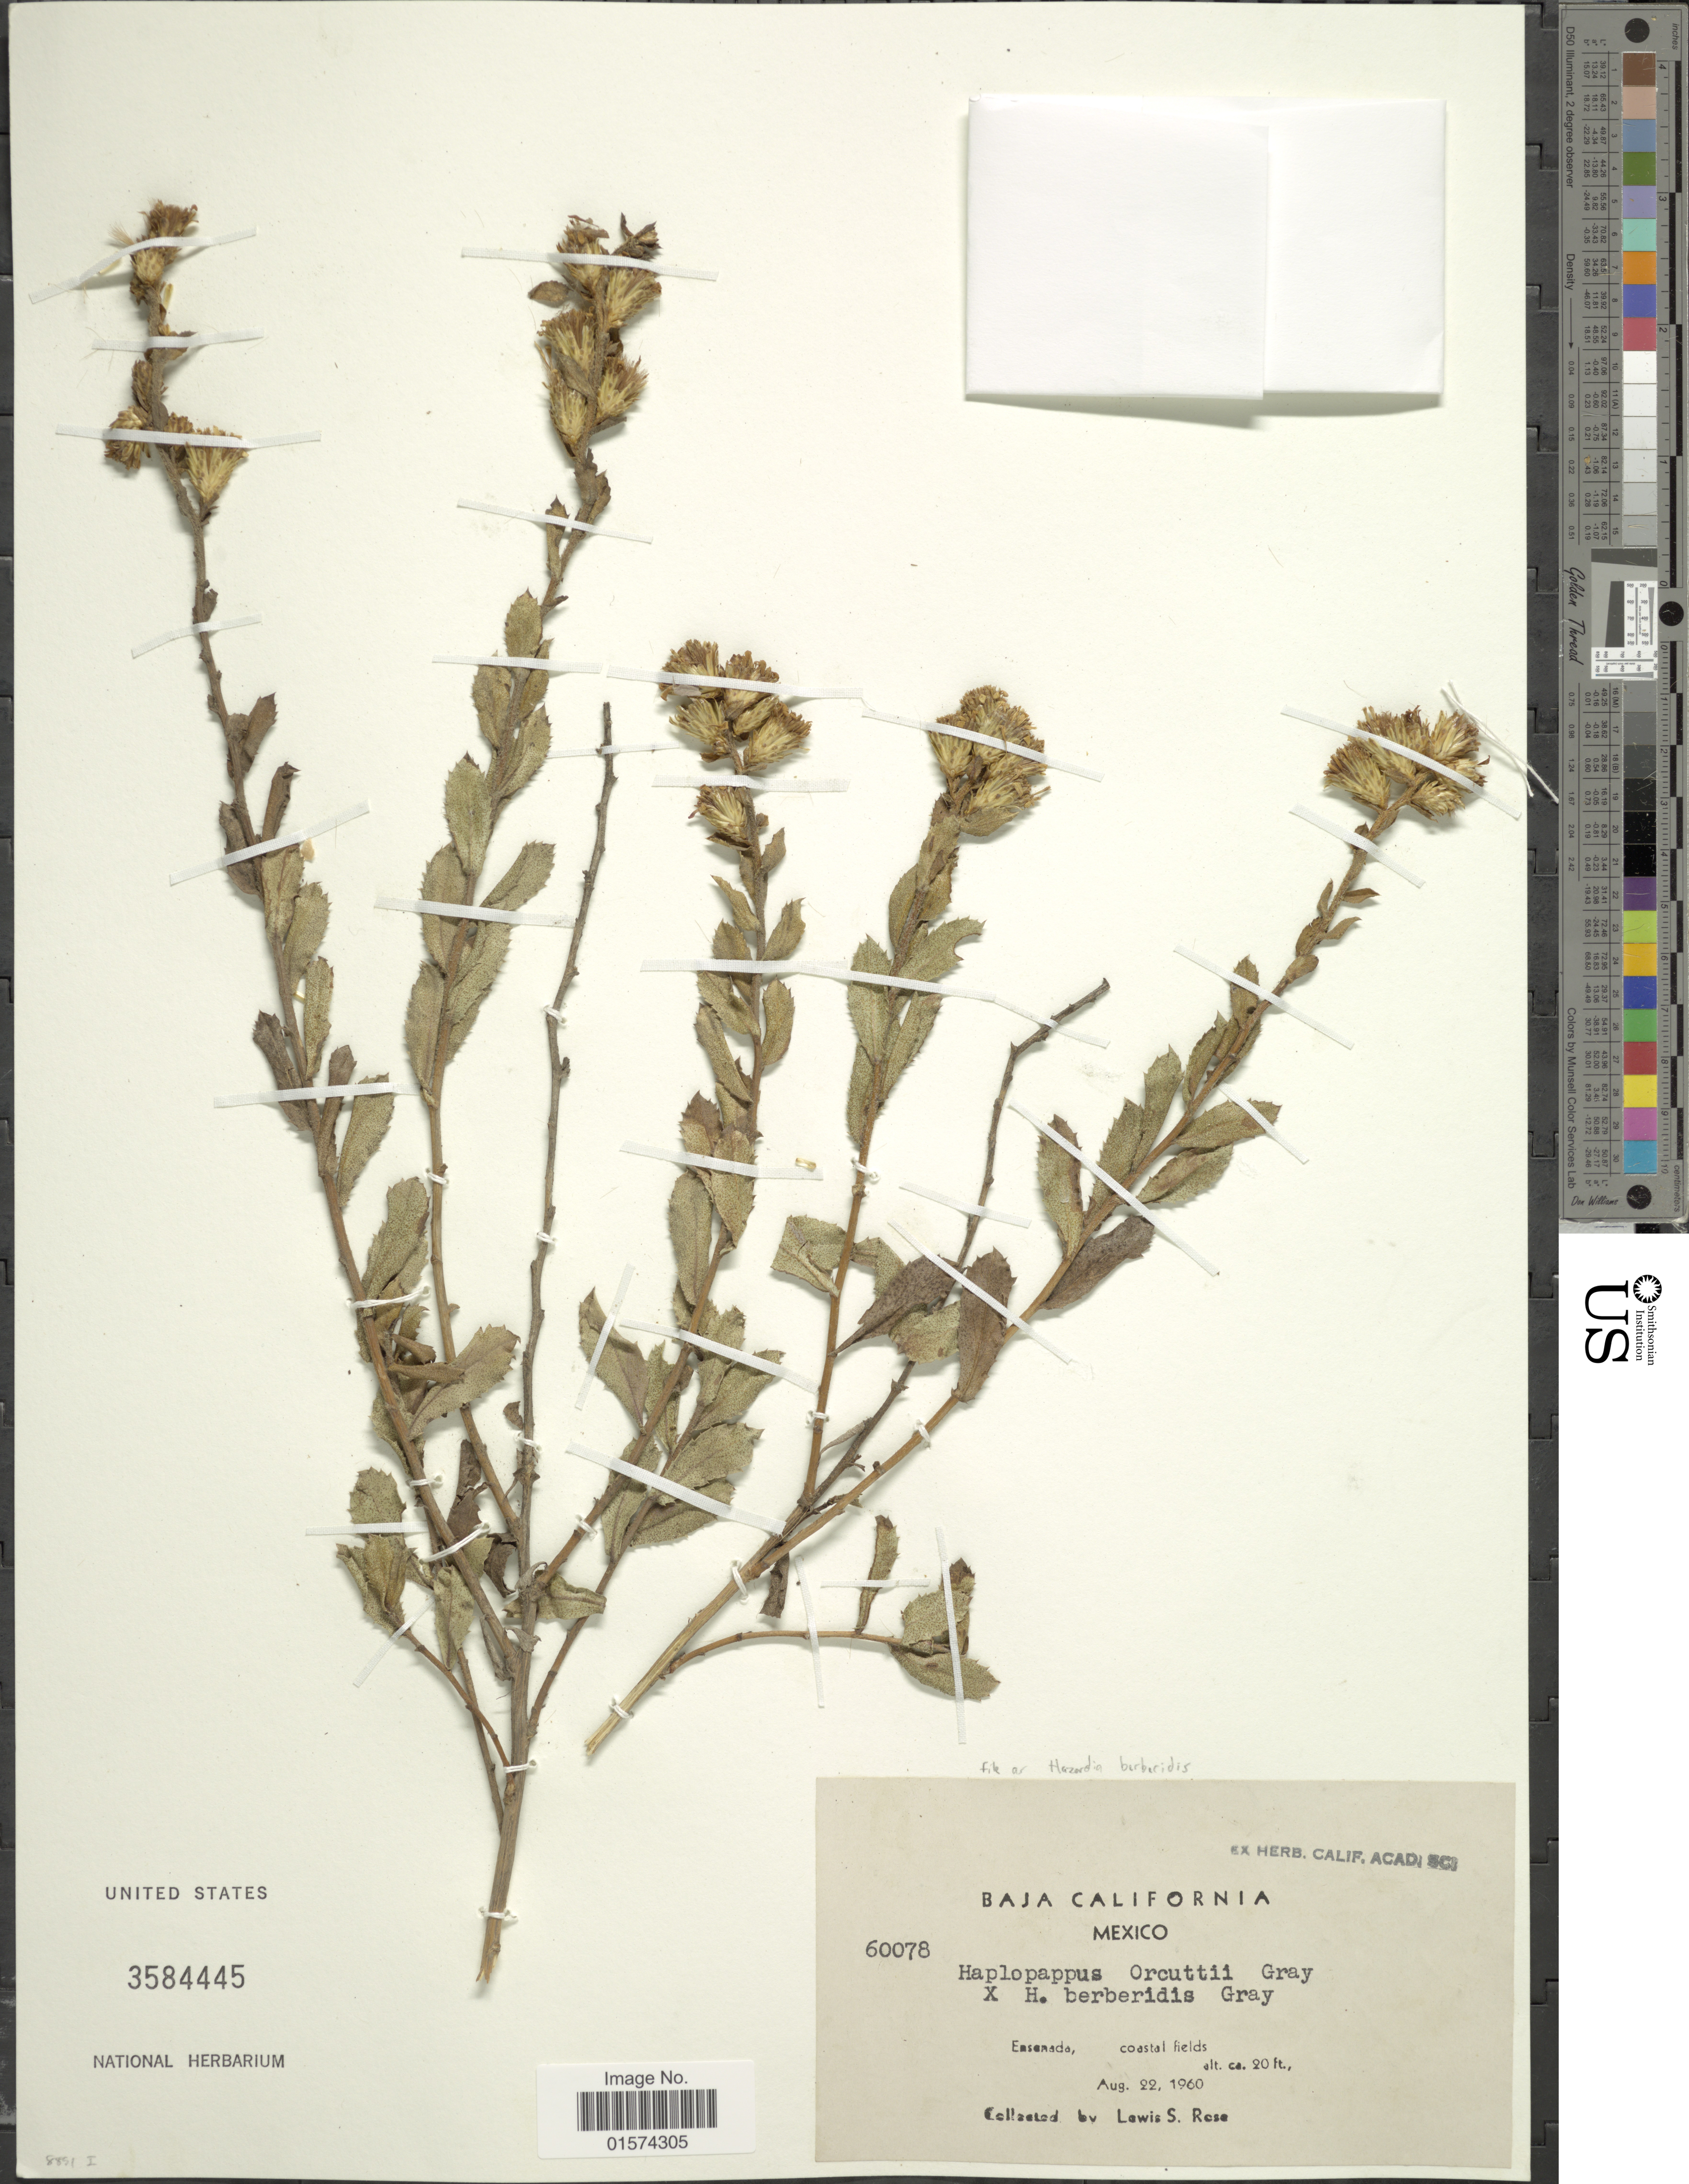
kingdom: Plantae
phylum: Tracheophyta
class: Magnoliopsida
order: Asterales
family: Asteraceae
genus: Hazardia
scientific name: Hazardia berberidis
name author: (A. Gray) Greene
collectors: L. S. Rose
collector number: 60078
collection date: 1960-08-22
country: Mexico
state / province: Baja California Sur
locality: Ensenada, coastal fields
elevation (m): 6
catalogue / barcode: US 3584445